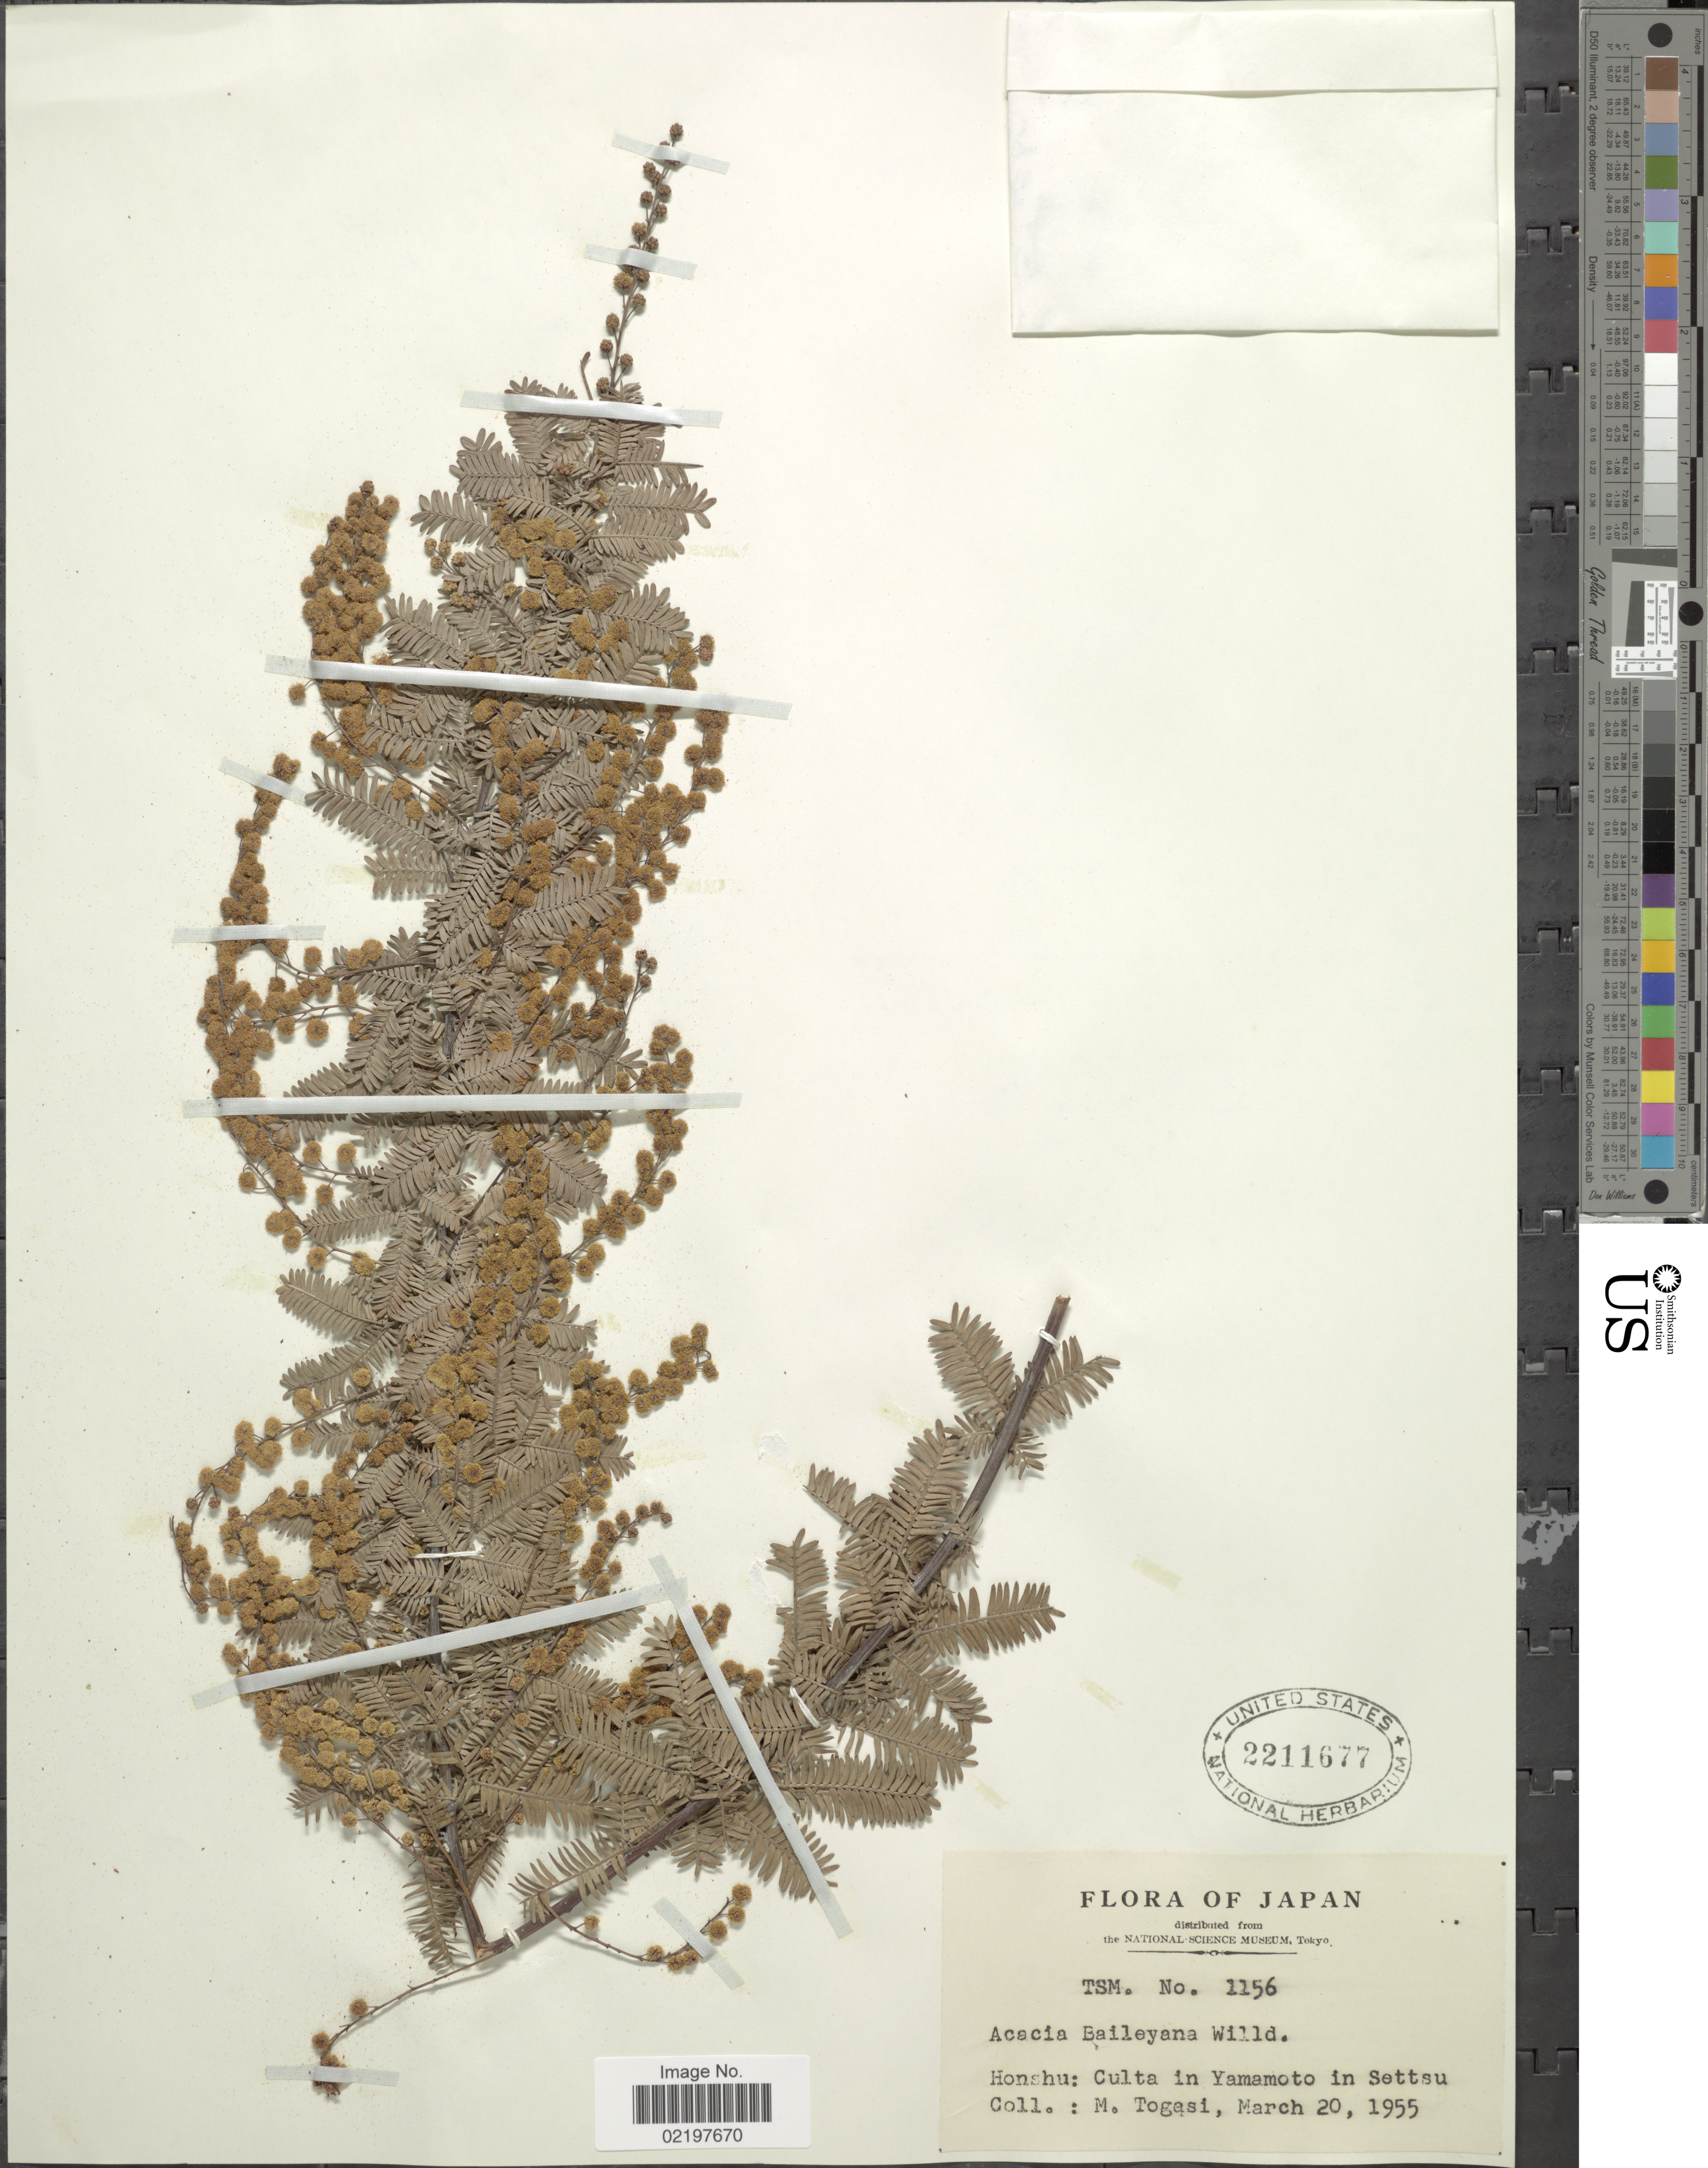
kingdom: Plantae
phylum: Tracheophyta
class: Magnoliopsida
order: Fabales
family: Fabaceae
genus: Acacia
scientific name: Acacia baileyana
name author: F. Muell.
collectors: M. Togasi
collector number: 1156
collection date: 1955-03-20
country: Japan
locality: Honshu: Culta in Yamamoto in Settsu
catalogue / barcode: US 2211677